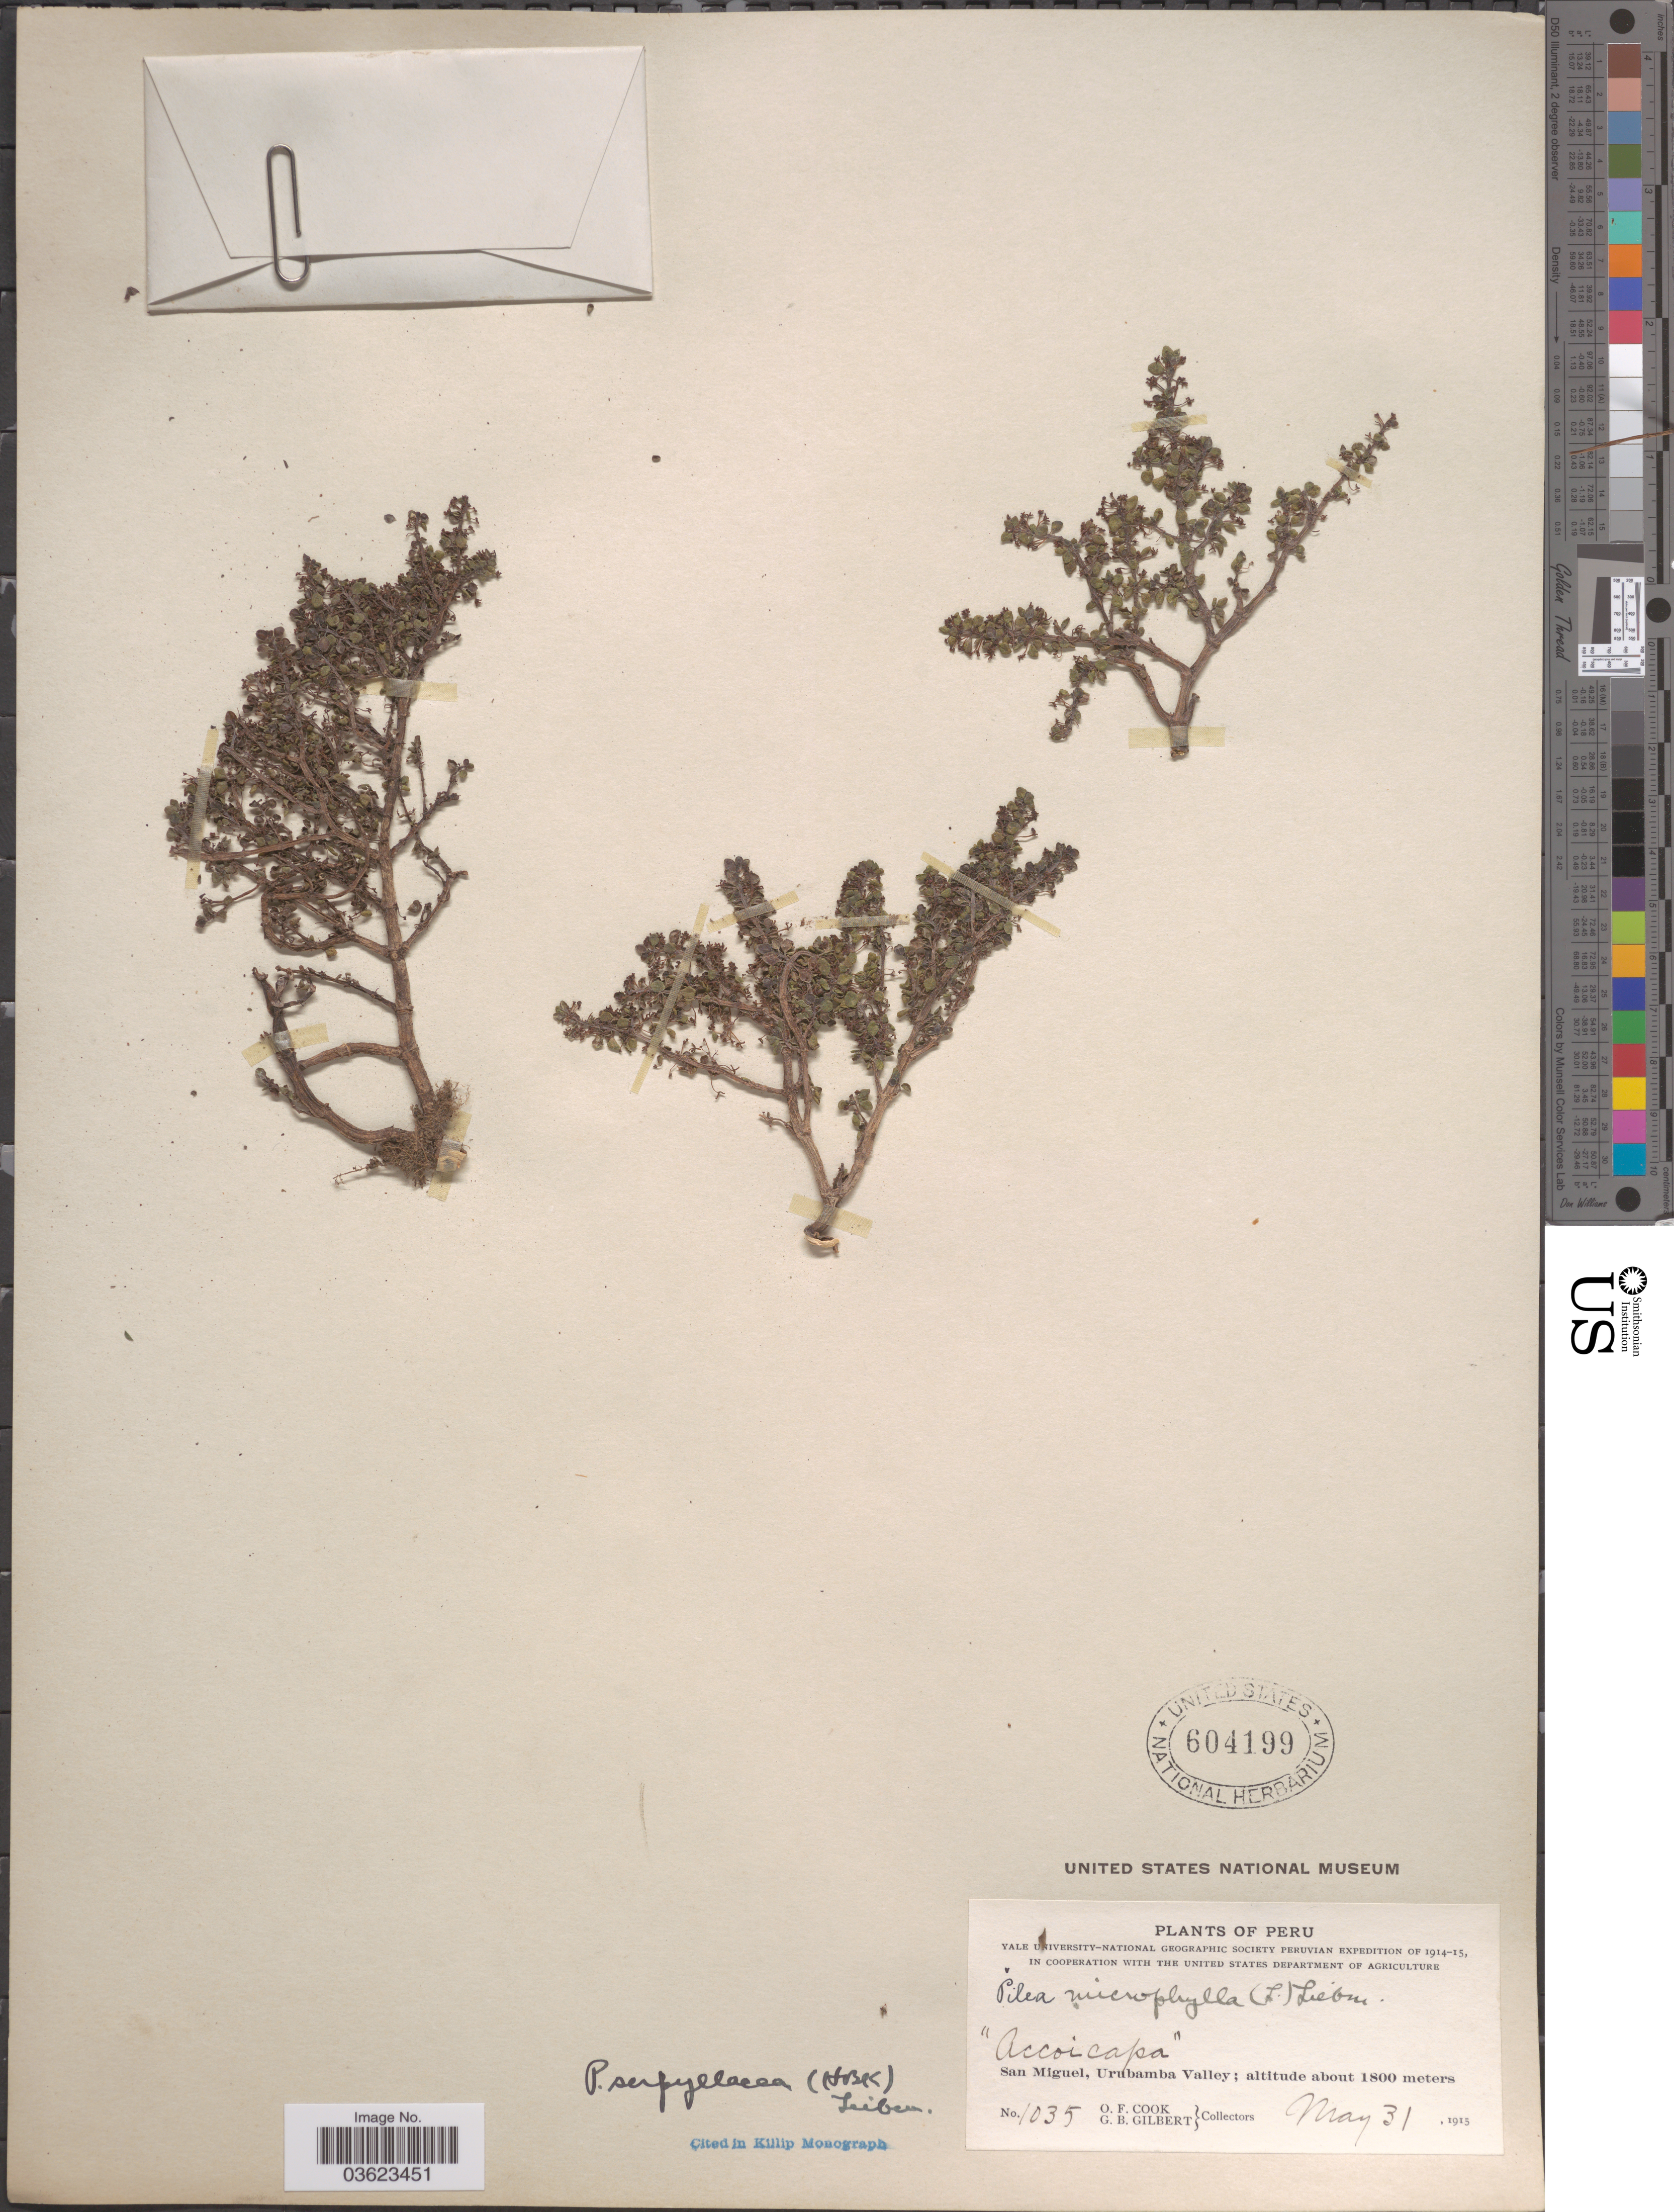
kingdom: Plantae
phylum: Tracheophyta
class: Magnoliopsida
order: Rosales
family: Urticaceae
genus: Pilea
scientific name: Pilea serpyllacea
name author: (Kunth) Liebm.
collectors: O. F. Cook & G. B. Gilbert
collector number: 1035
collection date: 1915-05-31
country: Peru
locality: San Miguel, Urubamba Valley.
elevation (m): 1800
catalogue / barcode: US 604199